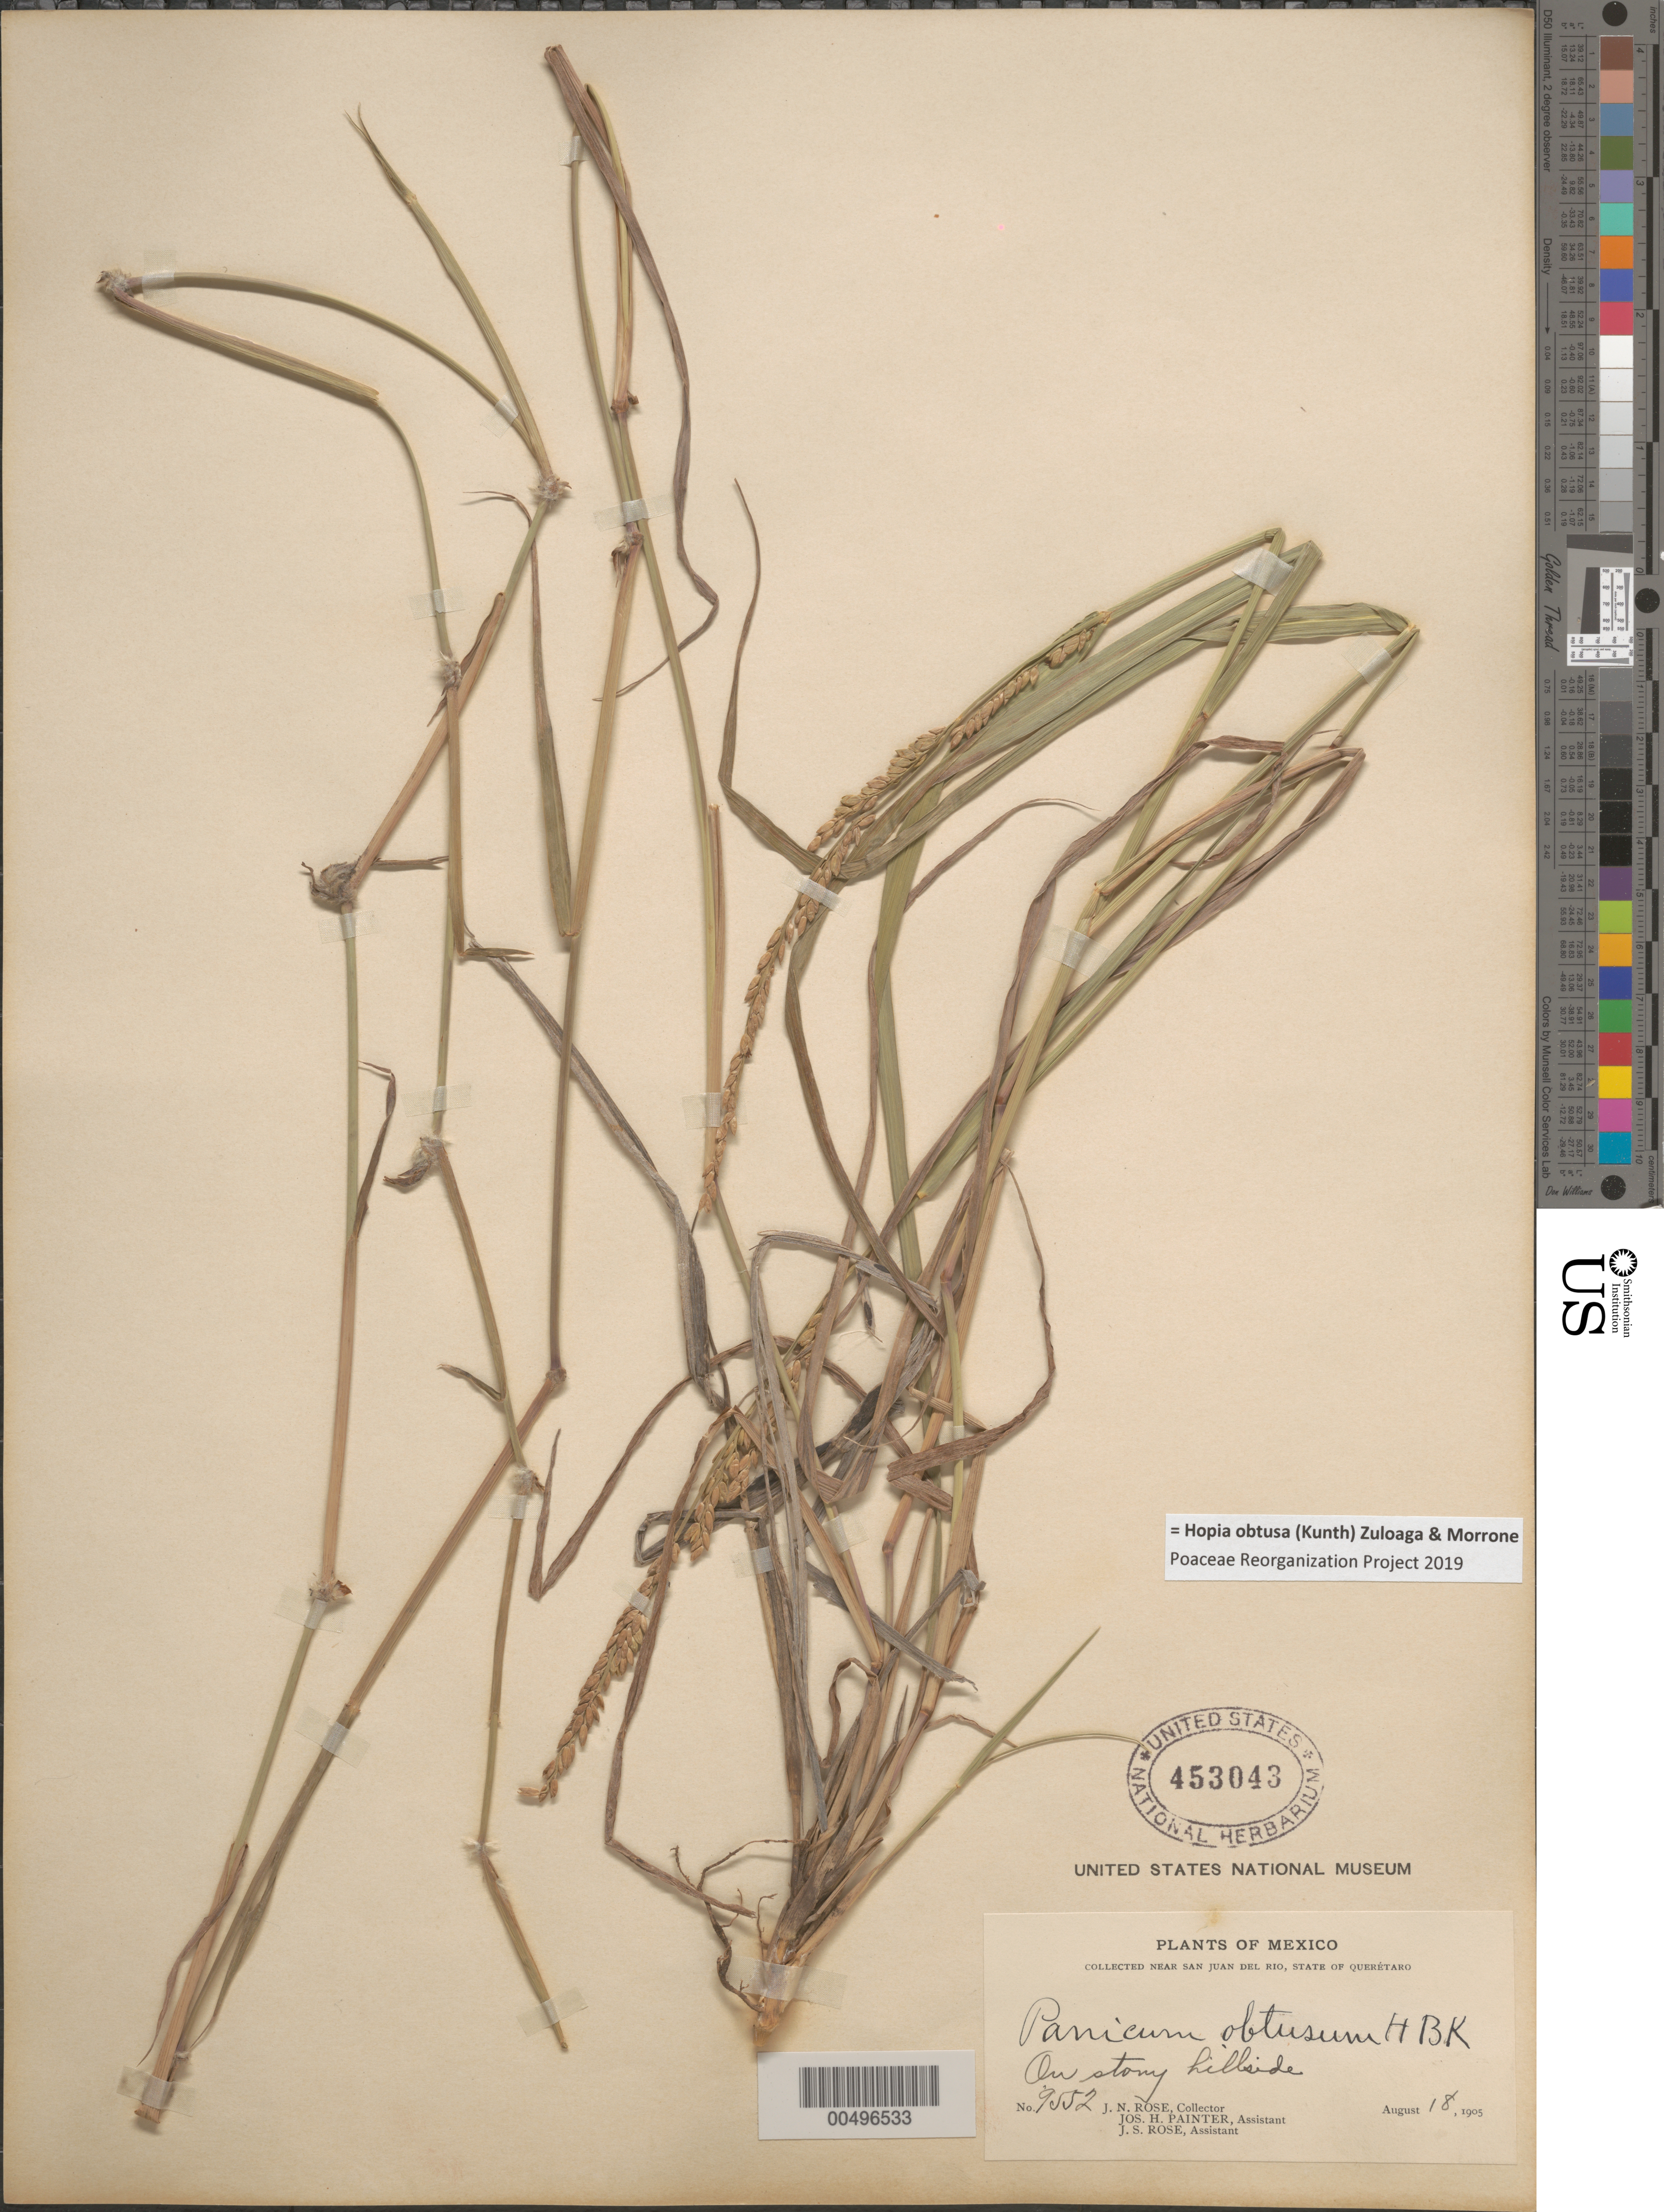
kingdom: Plantae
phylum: Tracheophyta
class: Liliopsida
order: Poales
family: Poaceae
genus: Panicum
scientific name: Panicum obtusum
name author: Kunth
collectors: J. N. Rose, J. H. Painter & J. S. Rose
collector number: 9552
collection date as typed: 18 Aug 1905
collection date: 1905-08-18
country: Mexico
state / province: Querétaro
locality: Near San Juan del Rio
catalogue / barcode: US 453043